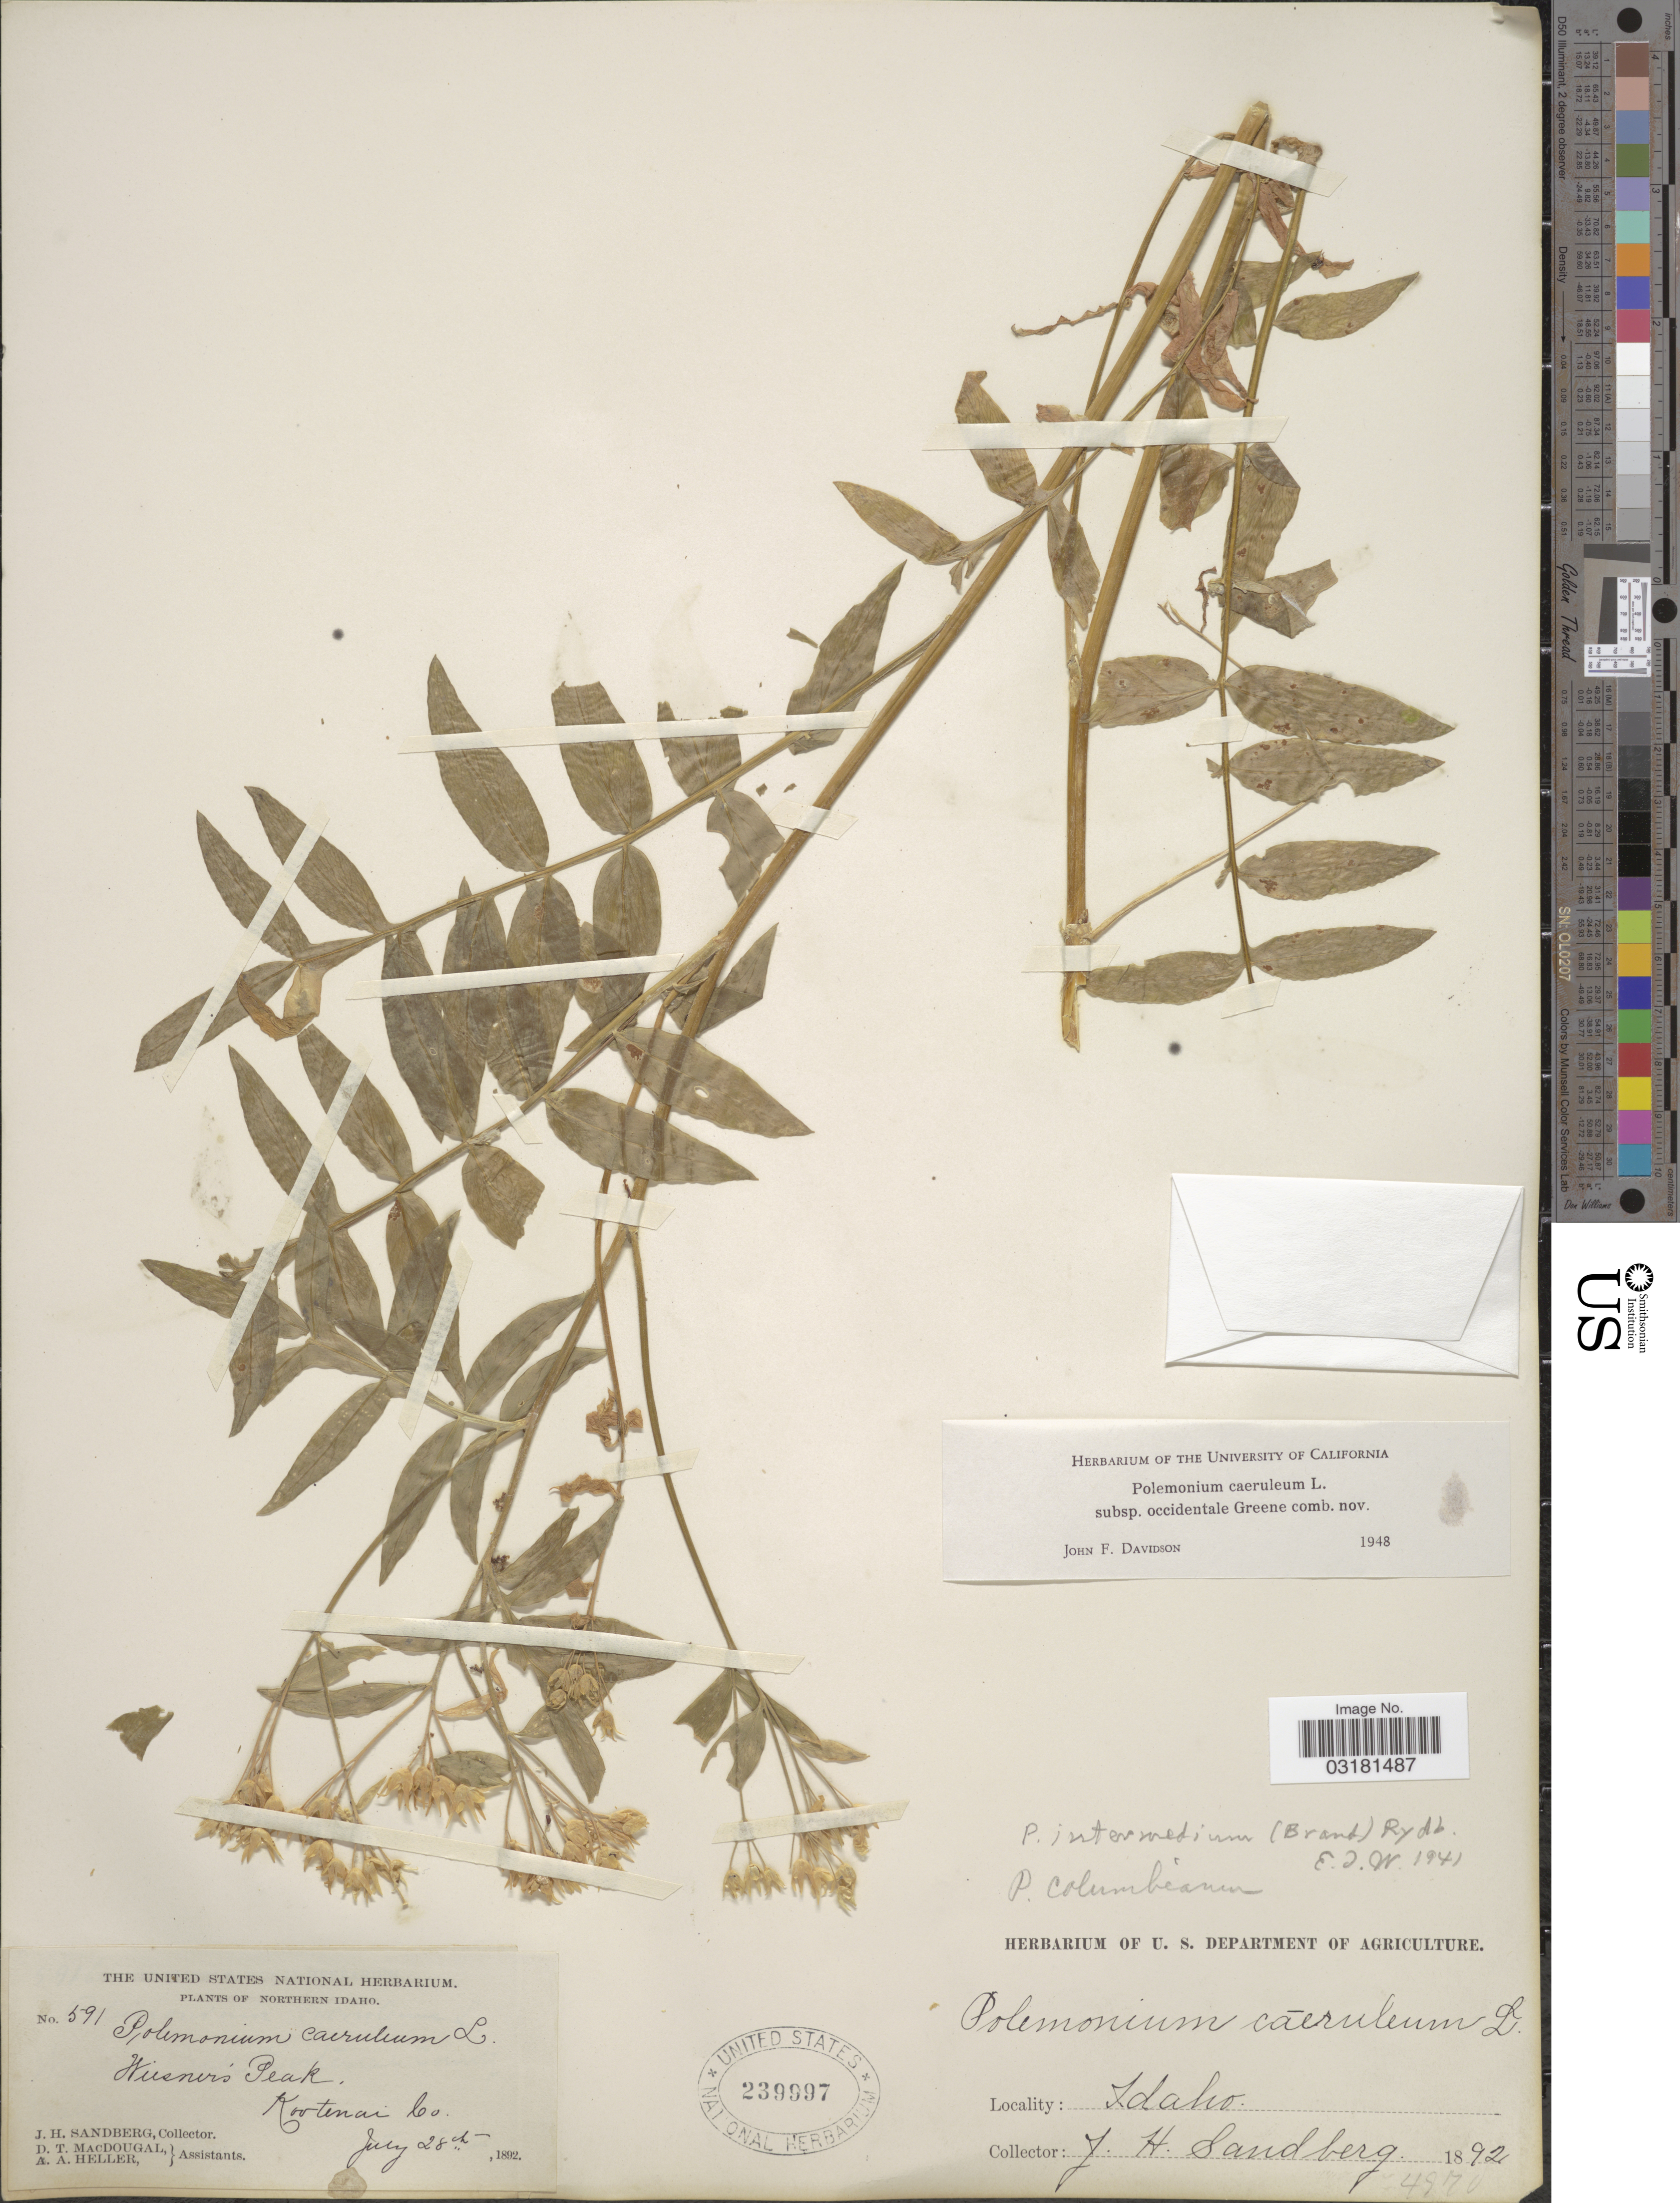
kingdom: Plantae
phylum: Tracheophyta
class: Magnoliopsida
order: Ericales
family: Polemoniaceae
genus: Polemonium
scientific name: Polemonium occidentale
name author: Greene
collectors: J. H. Sandberg, D. T. MacDougal & A. A. Heller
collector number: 591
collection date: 1892-07-28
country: United States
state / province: Idaho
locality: Northern Idaho. Wiessner's Peak. Kootenai Co.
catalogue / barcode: US 239997